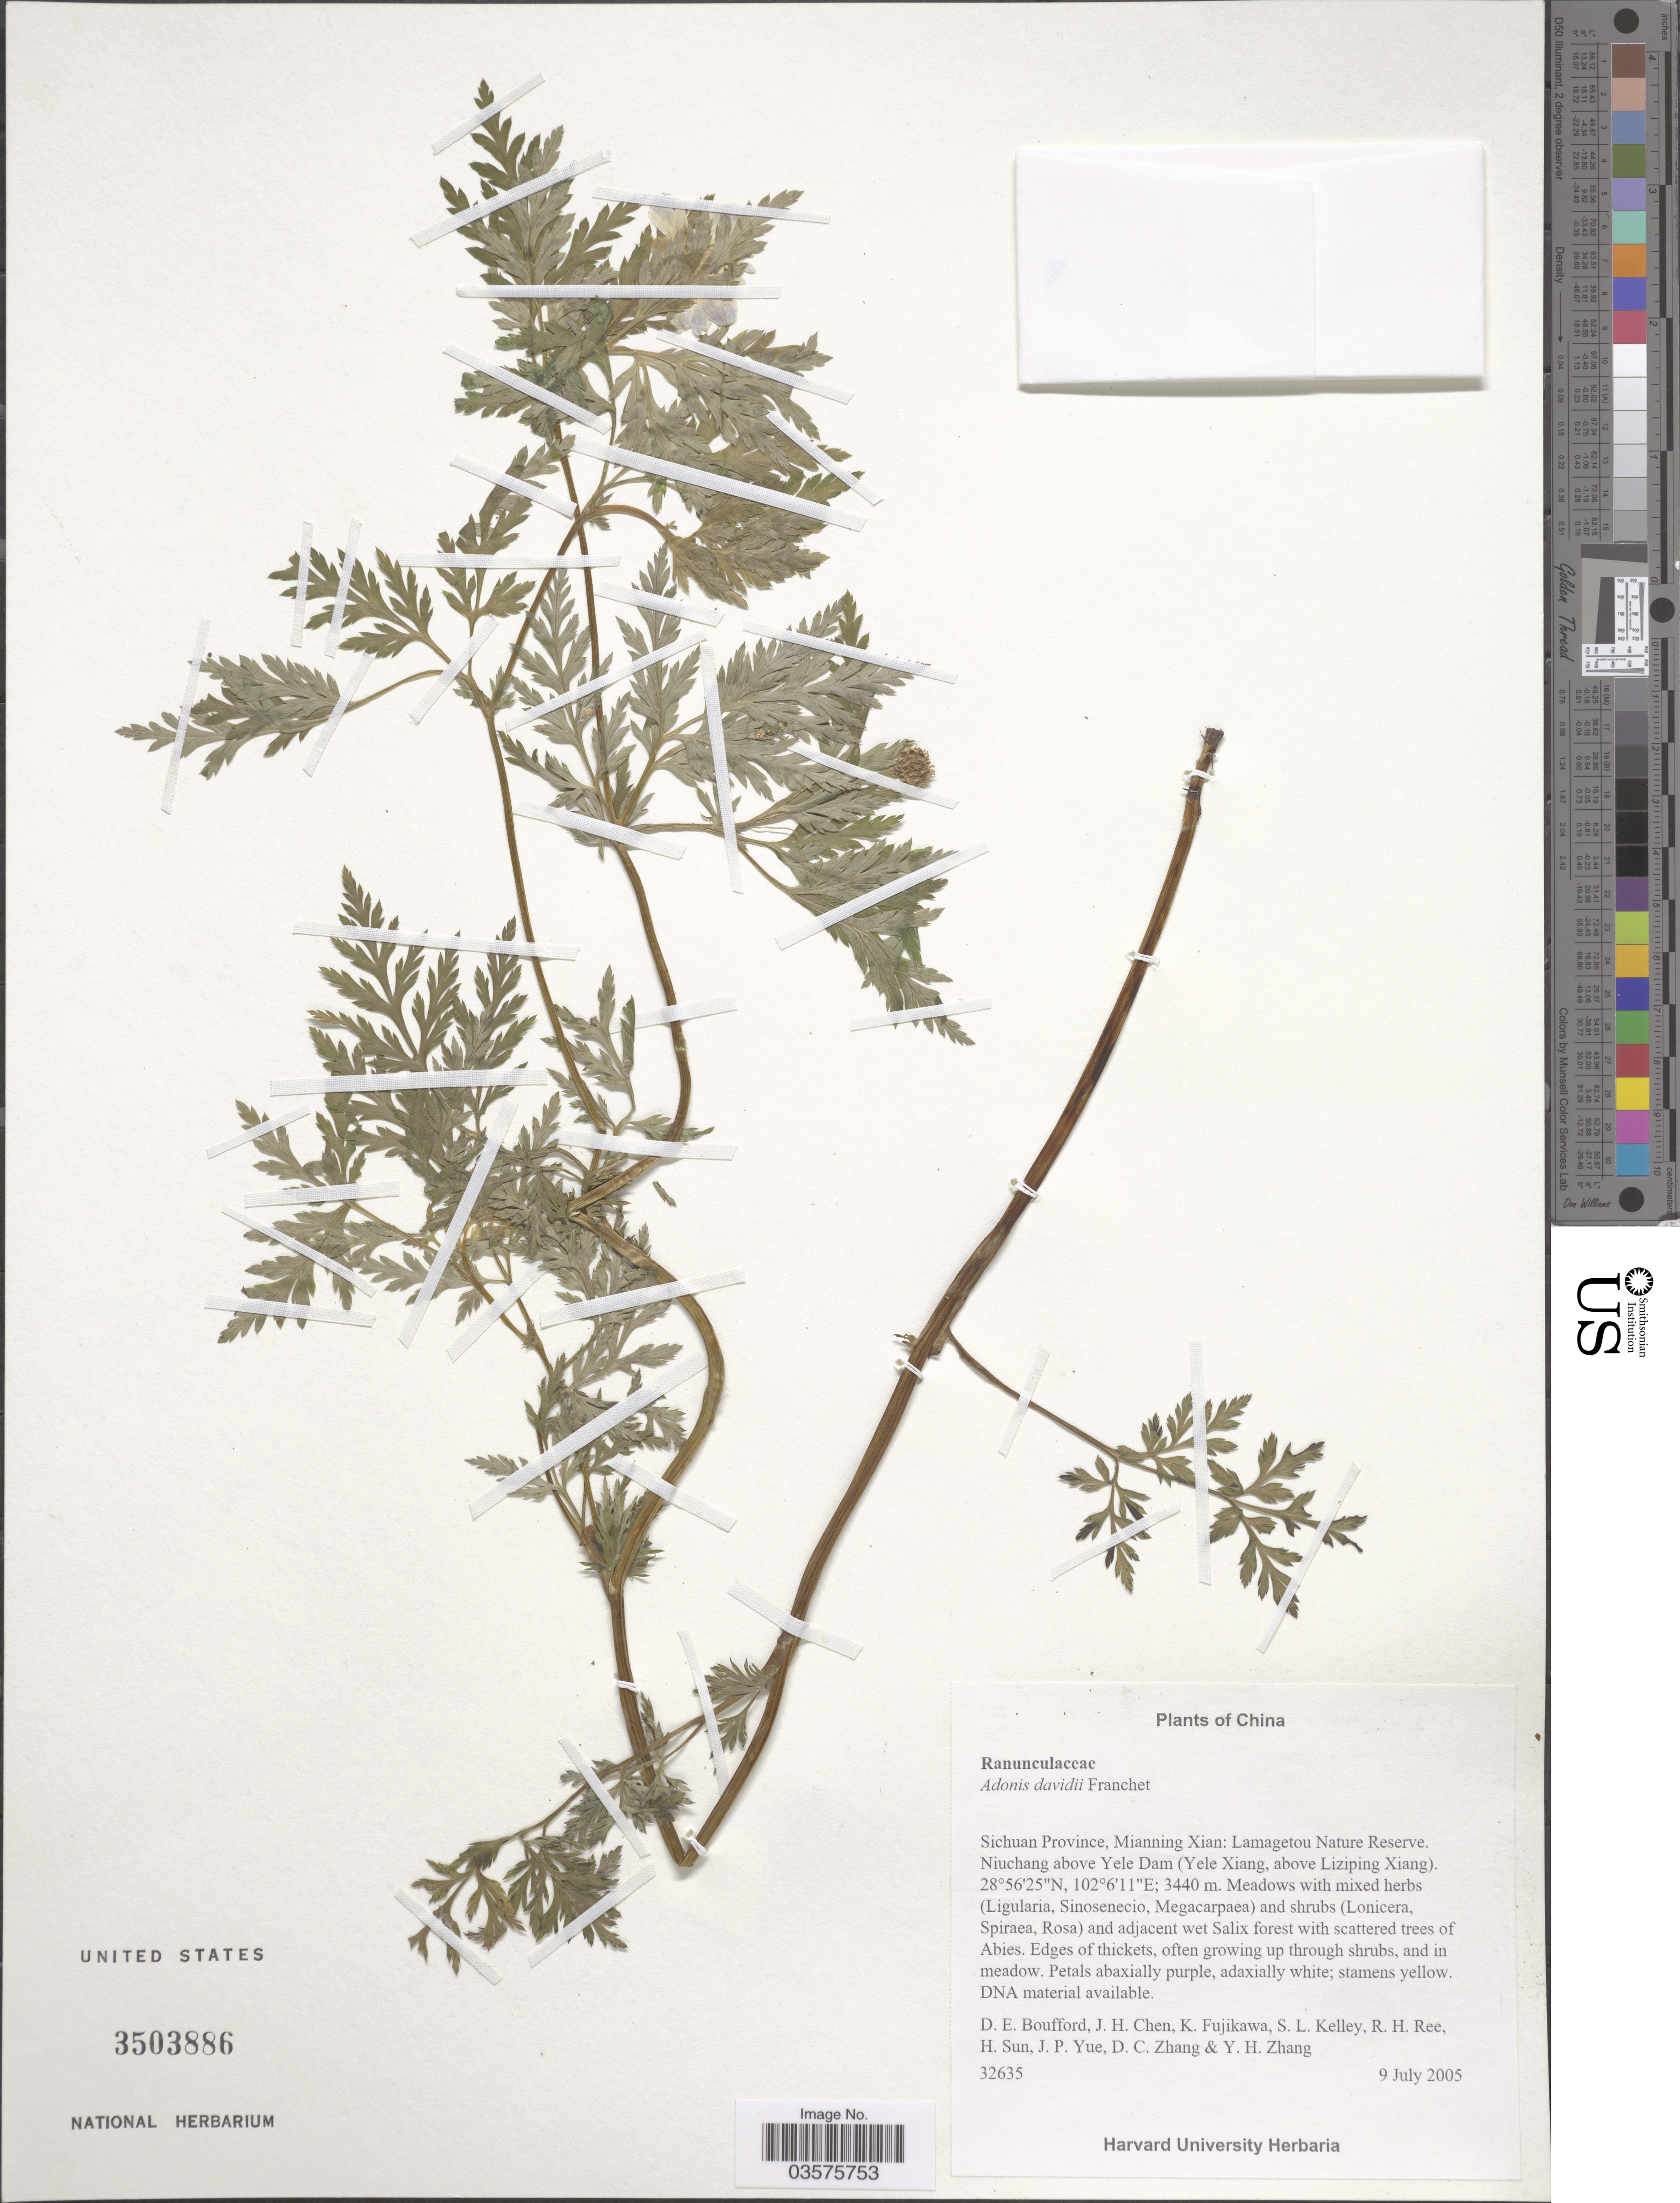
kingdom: Plantae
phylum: Tracheophyta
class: Magnoliopsida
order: Ranunculales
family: Ranunculaceae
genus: Adonis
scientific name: Adonis davidii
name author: Franch.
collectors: D. E. Boufford, J. H. Chen, K. Fujikawa, S. Kelley & et al.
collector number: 32635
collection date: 2005-07-09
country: China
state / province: Sichuan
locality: Mianning Xian: Lamagetou Nature Reserve. Niuchang above Yele Dam (Yele Xiang, above Liziping Xiang).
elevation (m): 3440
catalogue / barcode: US 3503886